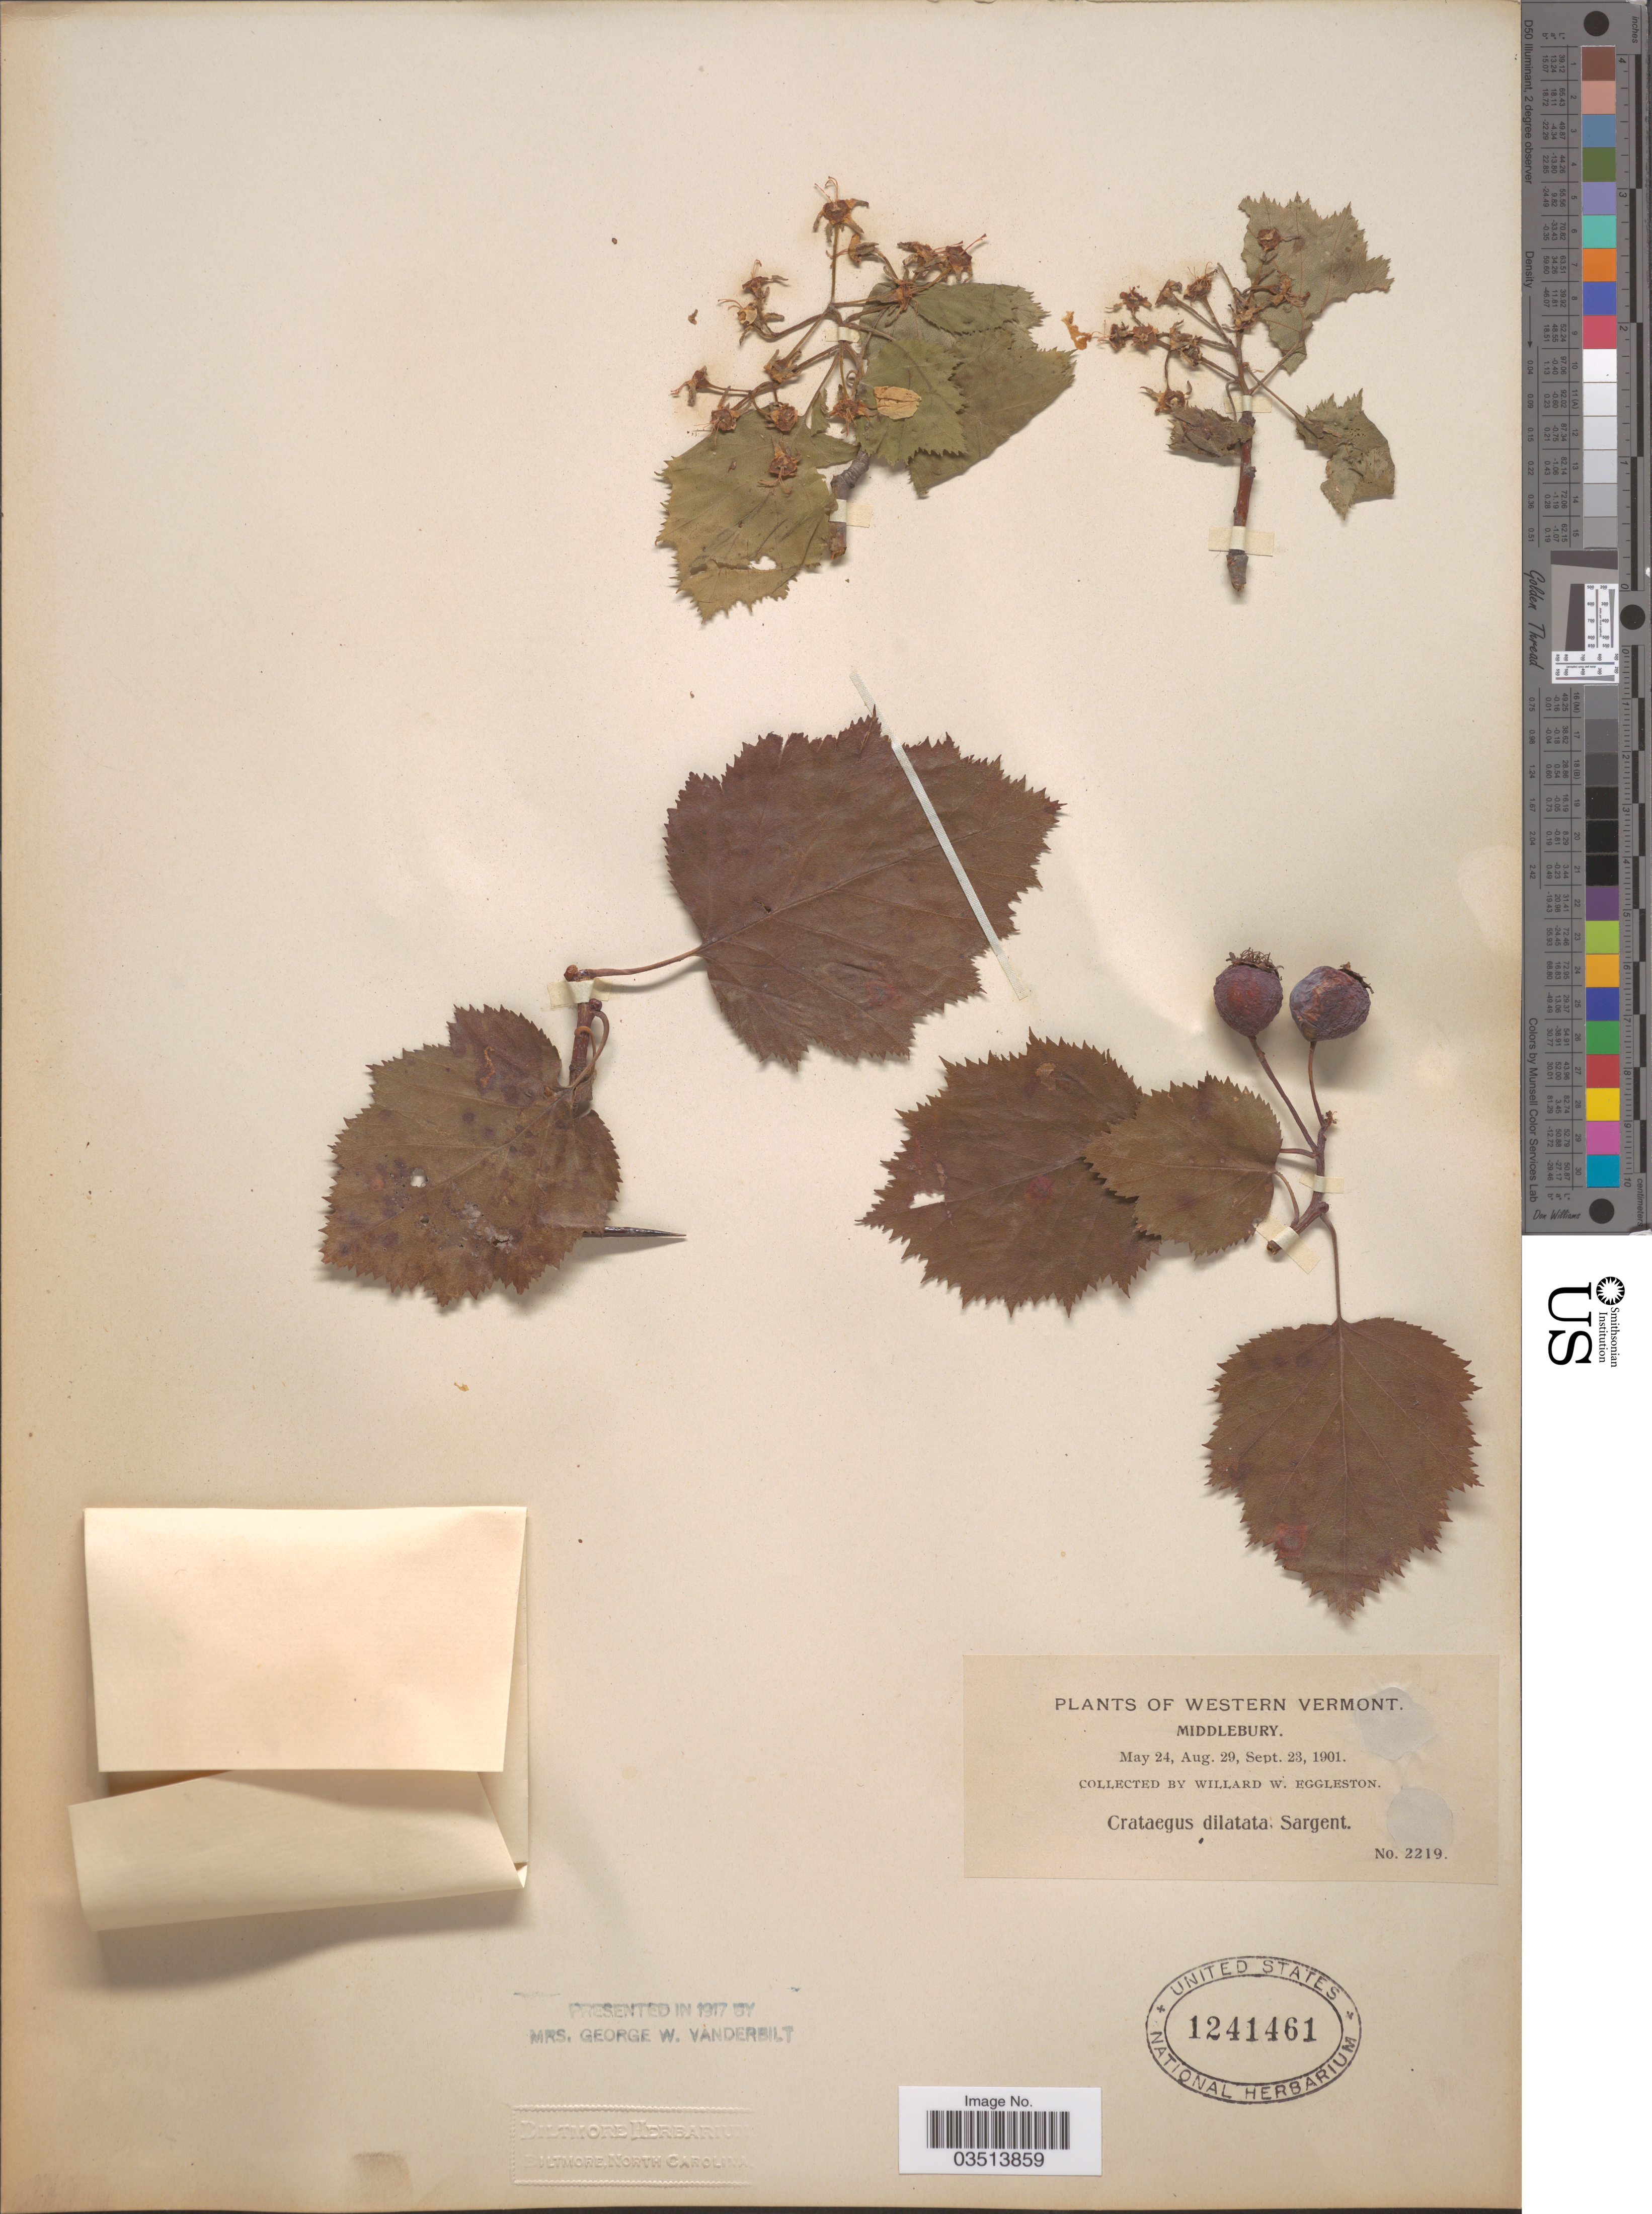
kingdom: Plantae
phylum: Tracheophyta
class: Magnoliopsida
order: Rosales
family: Rosaceae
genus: Crataegus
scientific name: Crataegus coccinioides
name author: Ashe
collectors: W. W. Eggleston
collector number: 2219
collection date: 1901-05-24/1901-09-23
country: United States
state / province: Vermont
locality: Western Vermont. Middlebury.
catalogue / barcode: US 1241461